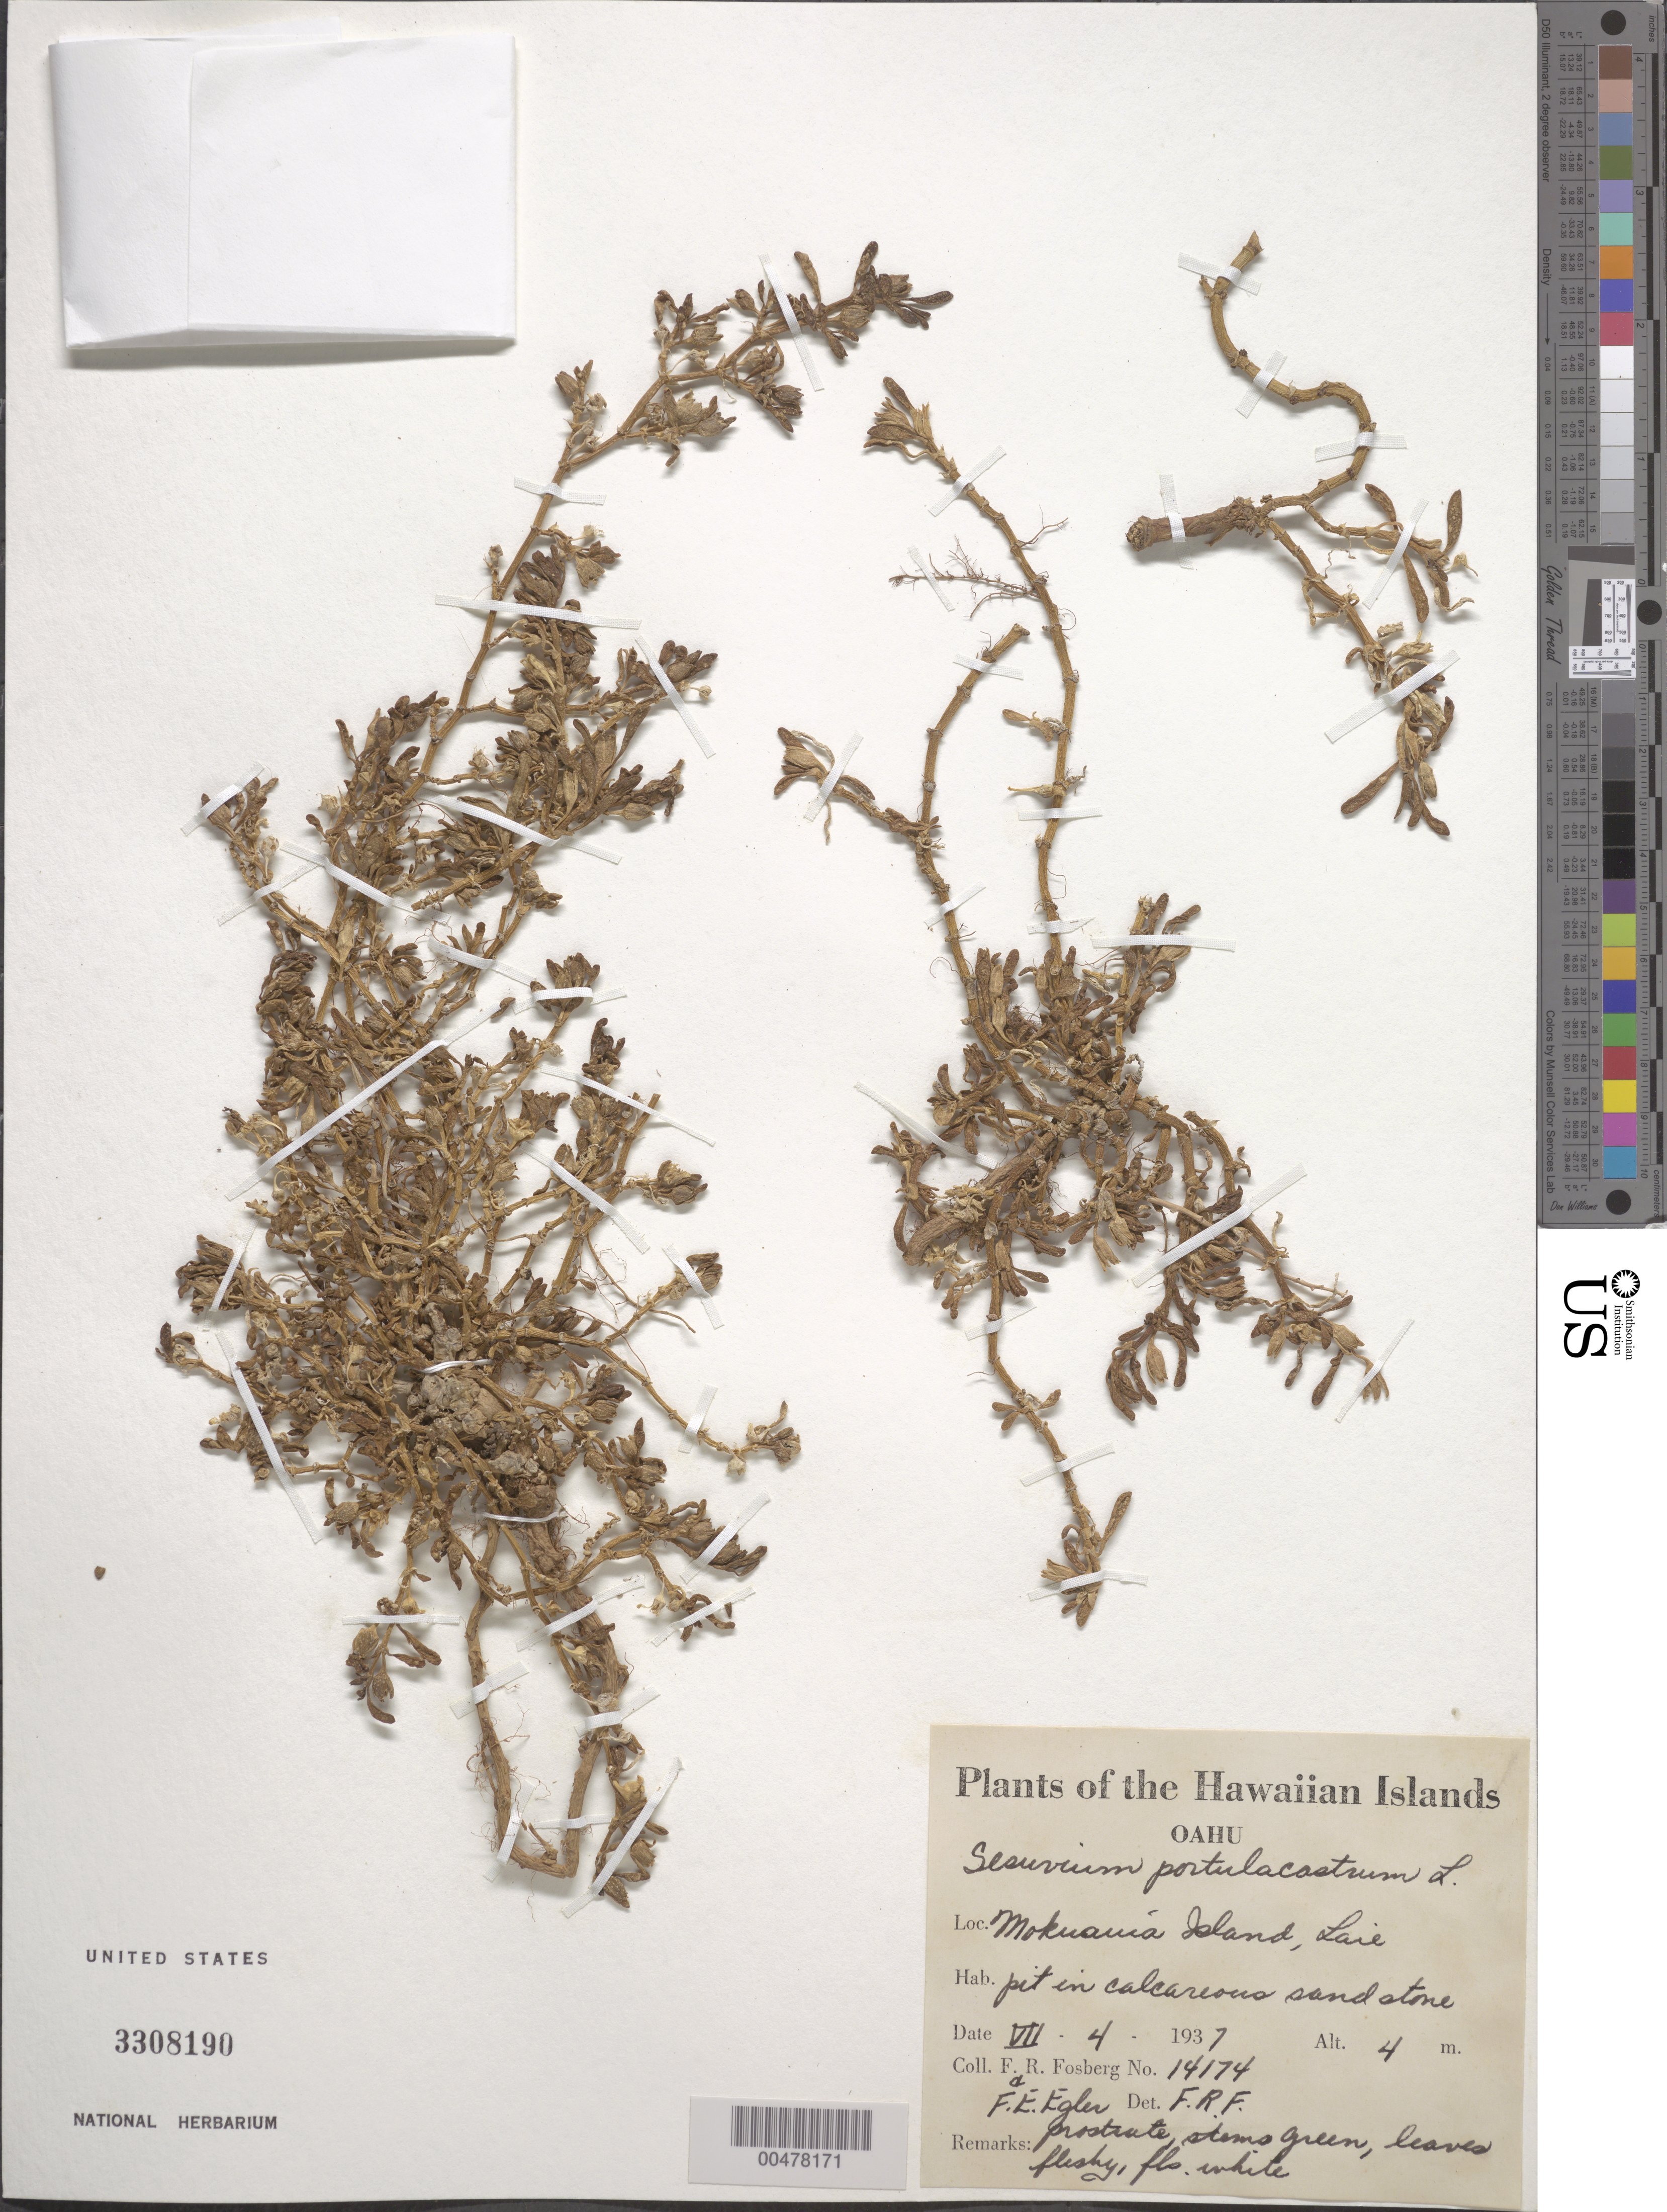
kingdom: Plantae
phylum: Tracheophyta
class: Magnoliopsida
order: Caryophyllales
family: Aizoaceae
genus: Sesuvium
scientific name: Sesuvium portulacastrum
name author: (L.) L.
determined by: Fosberg, F. R.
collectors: F. R. Fosberg & F. Egler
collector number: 14174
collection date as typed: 4 Jul 1937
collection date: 1937-07-04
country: United States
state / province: Hawaii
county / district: Honolulu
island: Oahu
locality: Laie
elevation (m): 4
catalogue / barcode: US 3308190